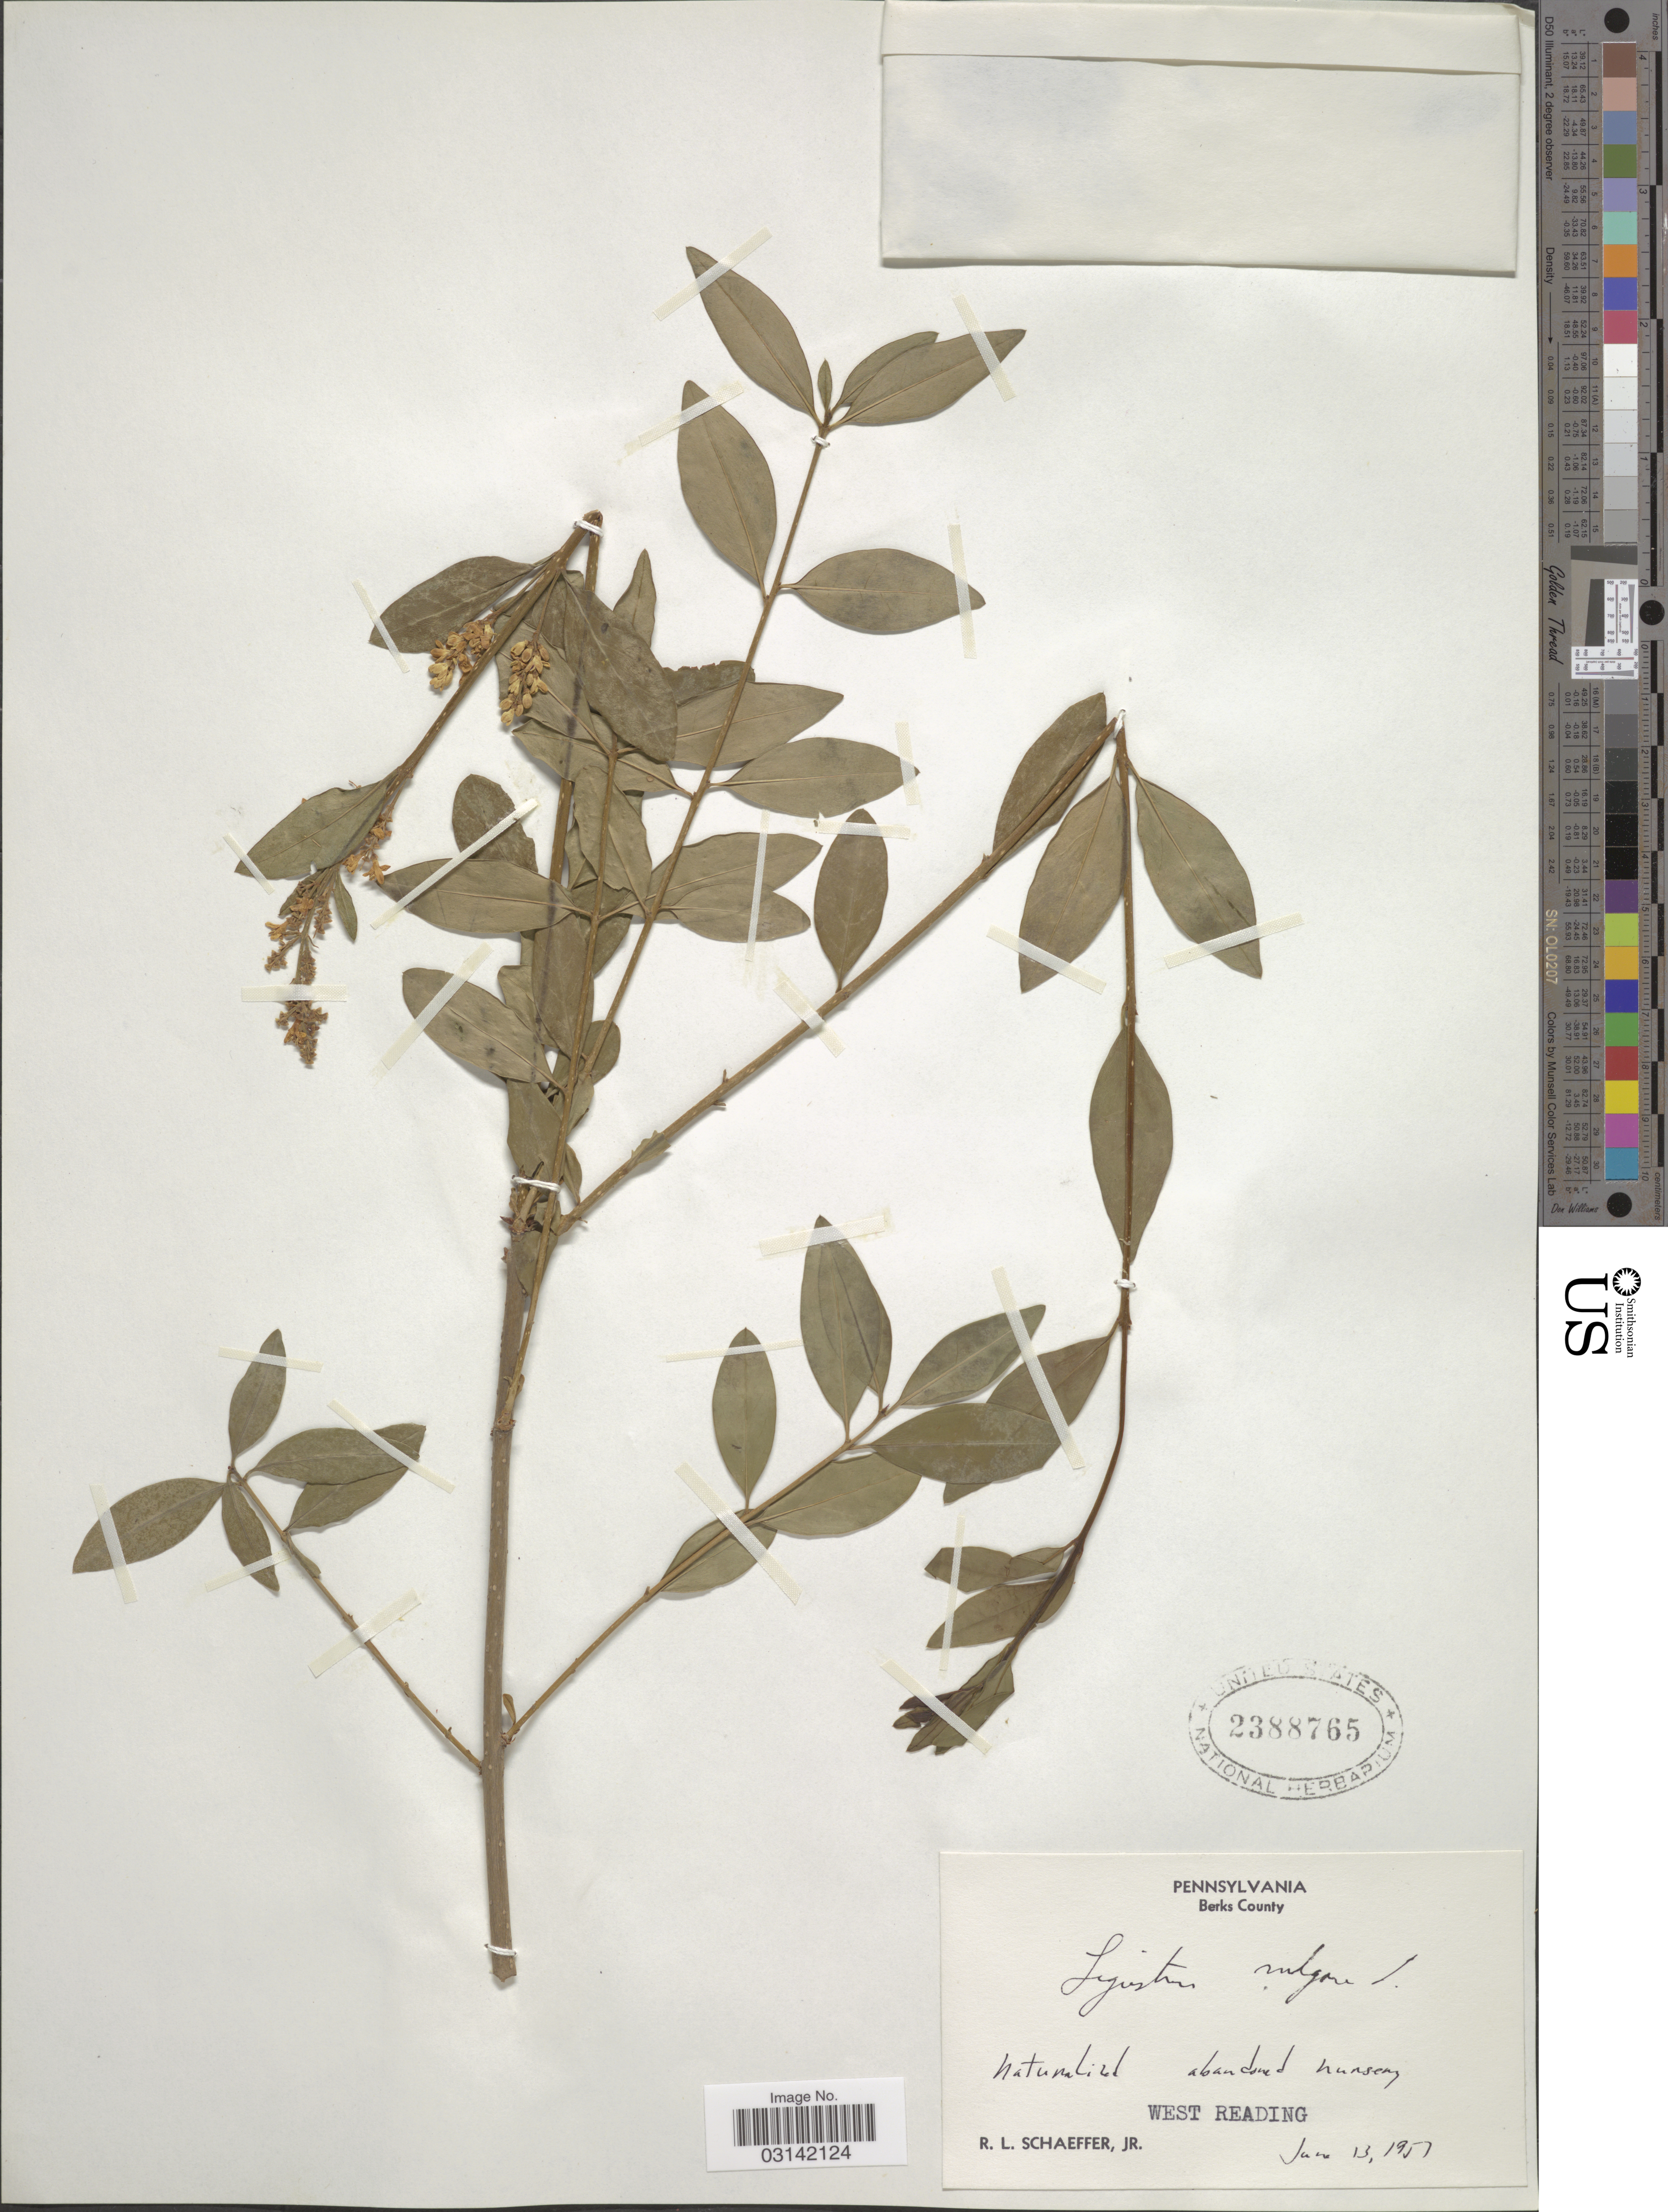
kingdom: Plantae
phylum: Tracheophyta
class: Magnoliopsida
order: Lamiales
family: Oleaceae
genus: Ligustrum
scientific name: Ligustrum vulgare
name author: L.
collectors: R. L. Schaeffer Jr.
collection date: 1957-01-13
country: United States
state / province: Pennsylvania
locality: Berks County, Naturalized abandoned Nursery, West Reading.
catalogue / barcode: US 2388765